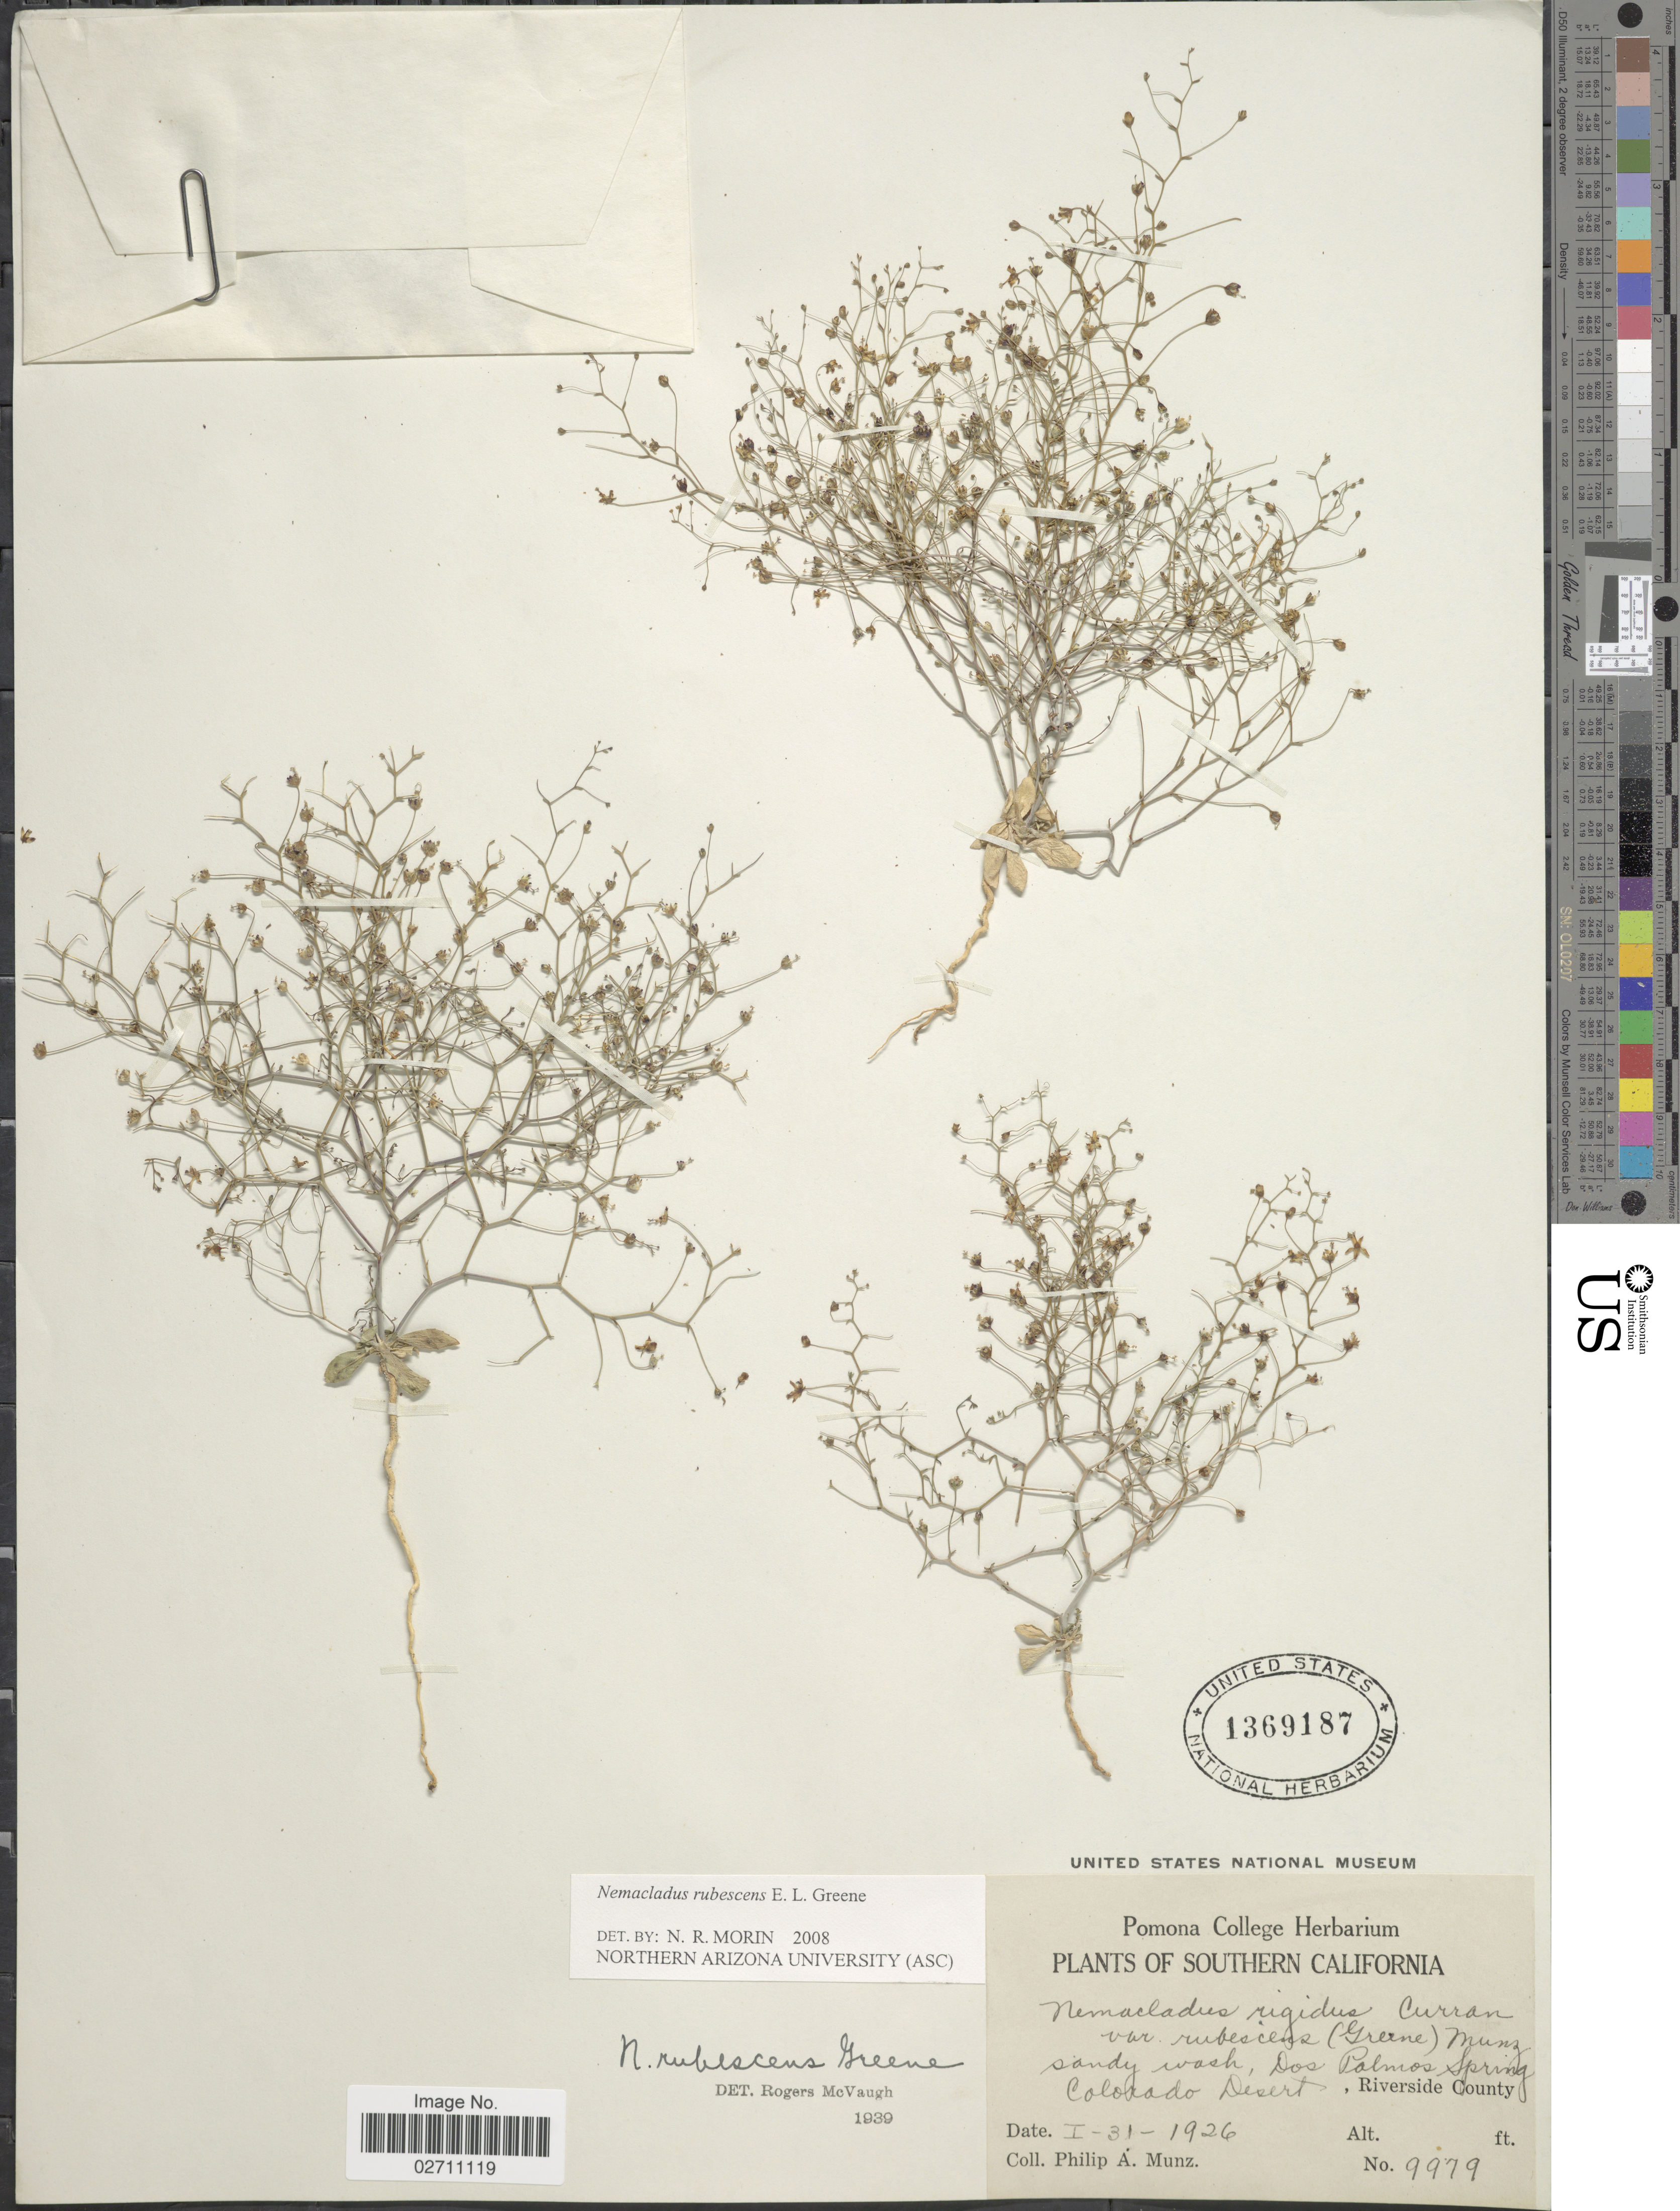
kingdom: Plantae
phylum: Tracheophyta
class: Magnoliopsida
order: Asterales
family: Campanulaceae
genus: Nemacladus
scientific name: Nemacladus rubescens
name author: Greene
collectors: P. A. Munz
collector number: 9979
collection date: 1926-01-31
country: United States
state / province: California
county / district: Riverside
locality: Southern California, Dos Palmos Spring Colorado Desert, Riverside County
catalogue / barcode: US 1369187